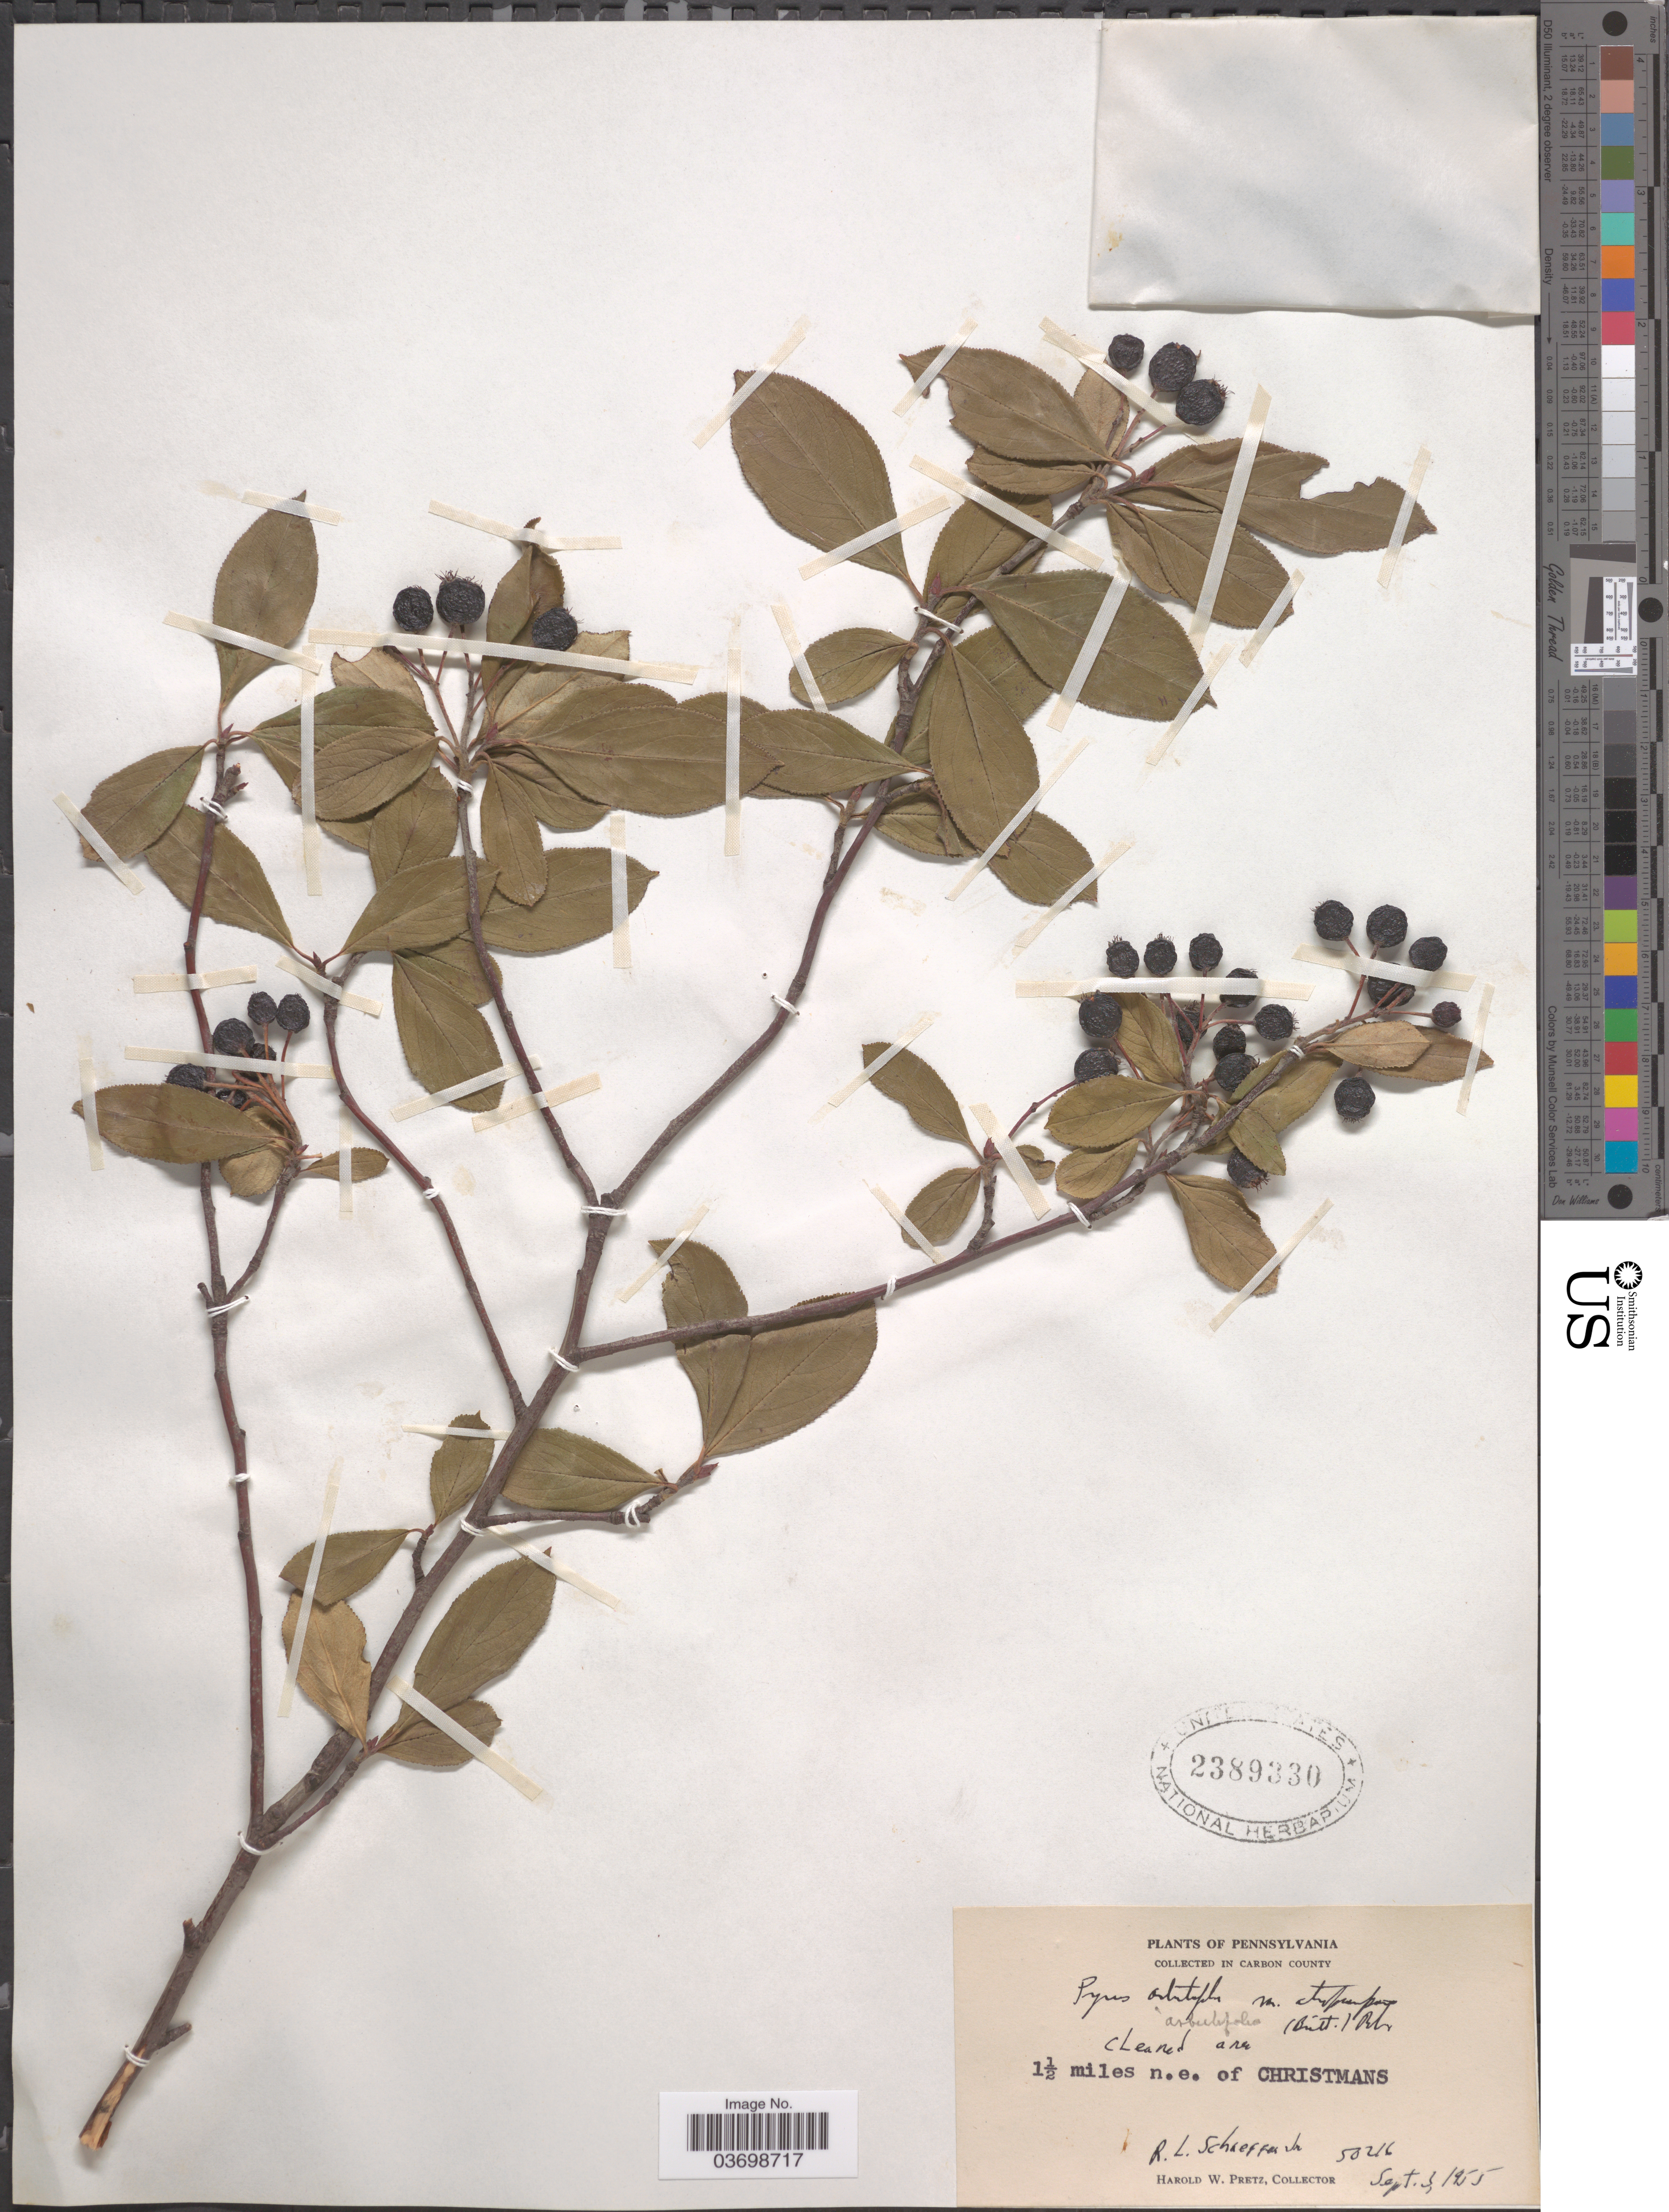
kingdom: Plantae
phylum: Tracheophyta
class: Magnoliopsida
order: Rosales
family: Rosaceae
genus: Aronia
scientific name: Aronia x prunifolia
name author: (Marshall) Rehder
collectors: R. L. Schaeffer Jr. & H. W. Pretz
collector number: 50216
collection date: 1955-09-03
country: United States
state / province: Pennsylvania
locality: Carbon County. 1½ miles n.e. of Christmans.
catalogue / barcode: US 2389330